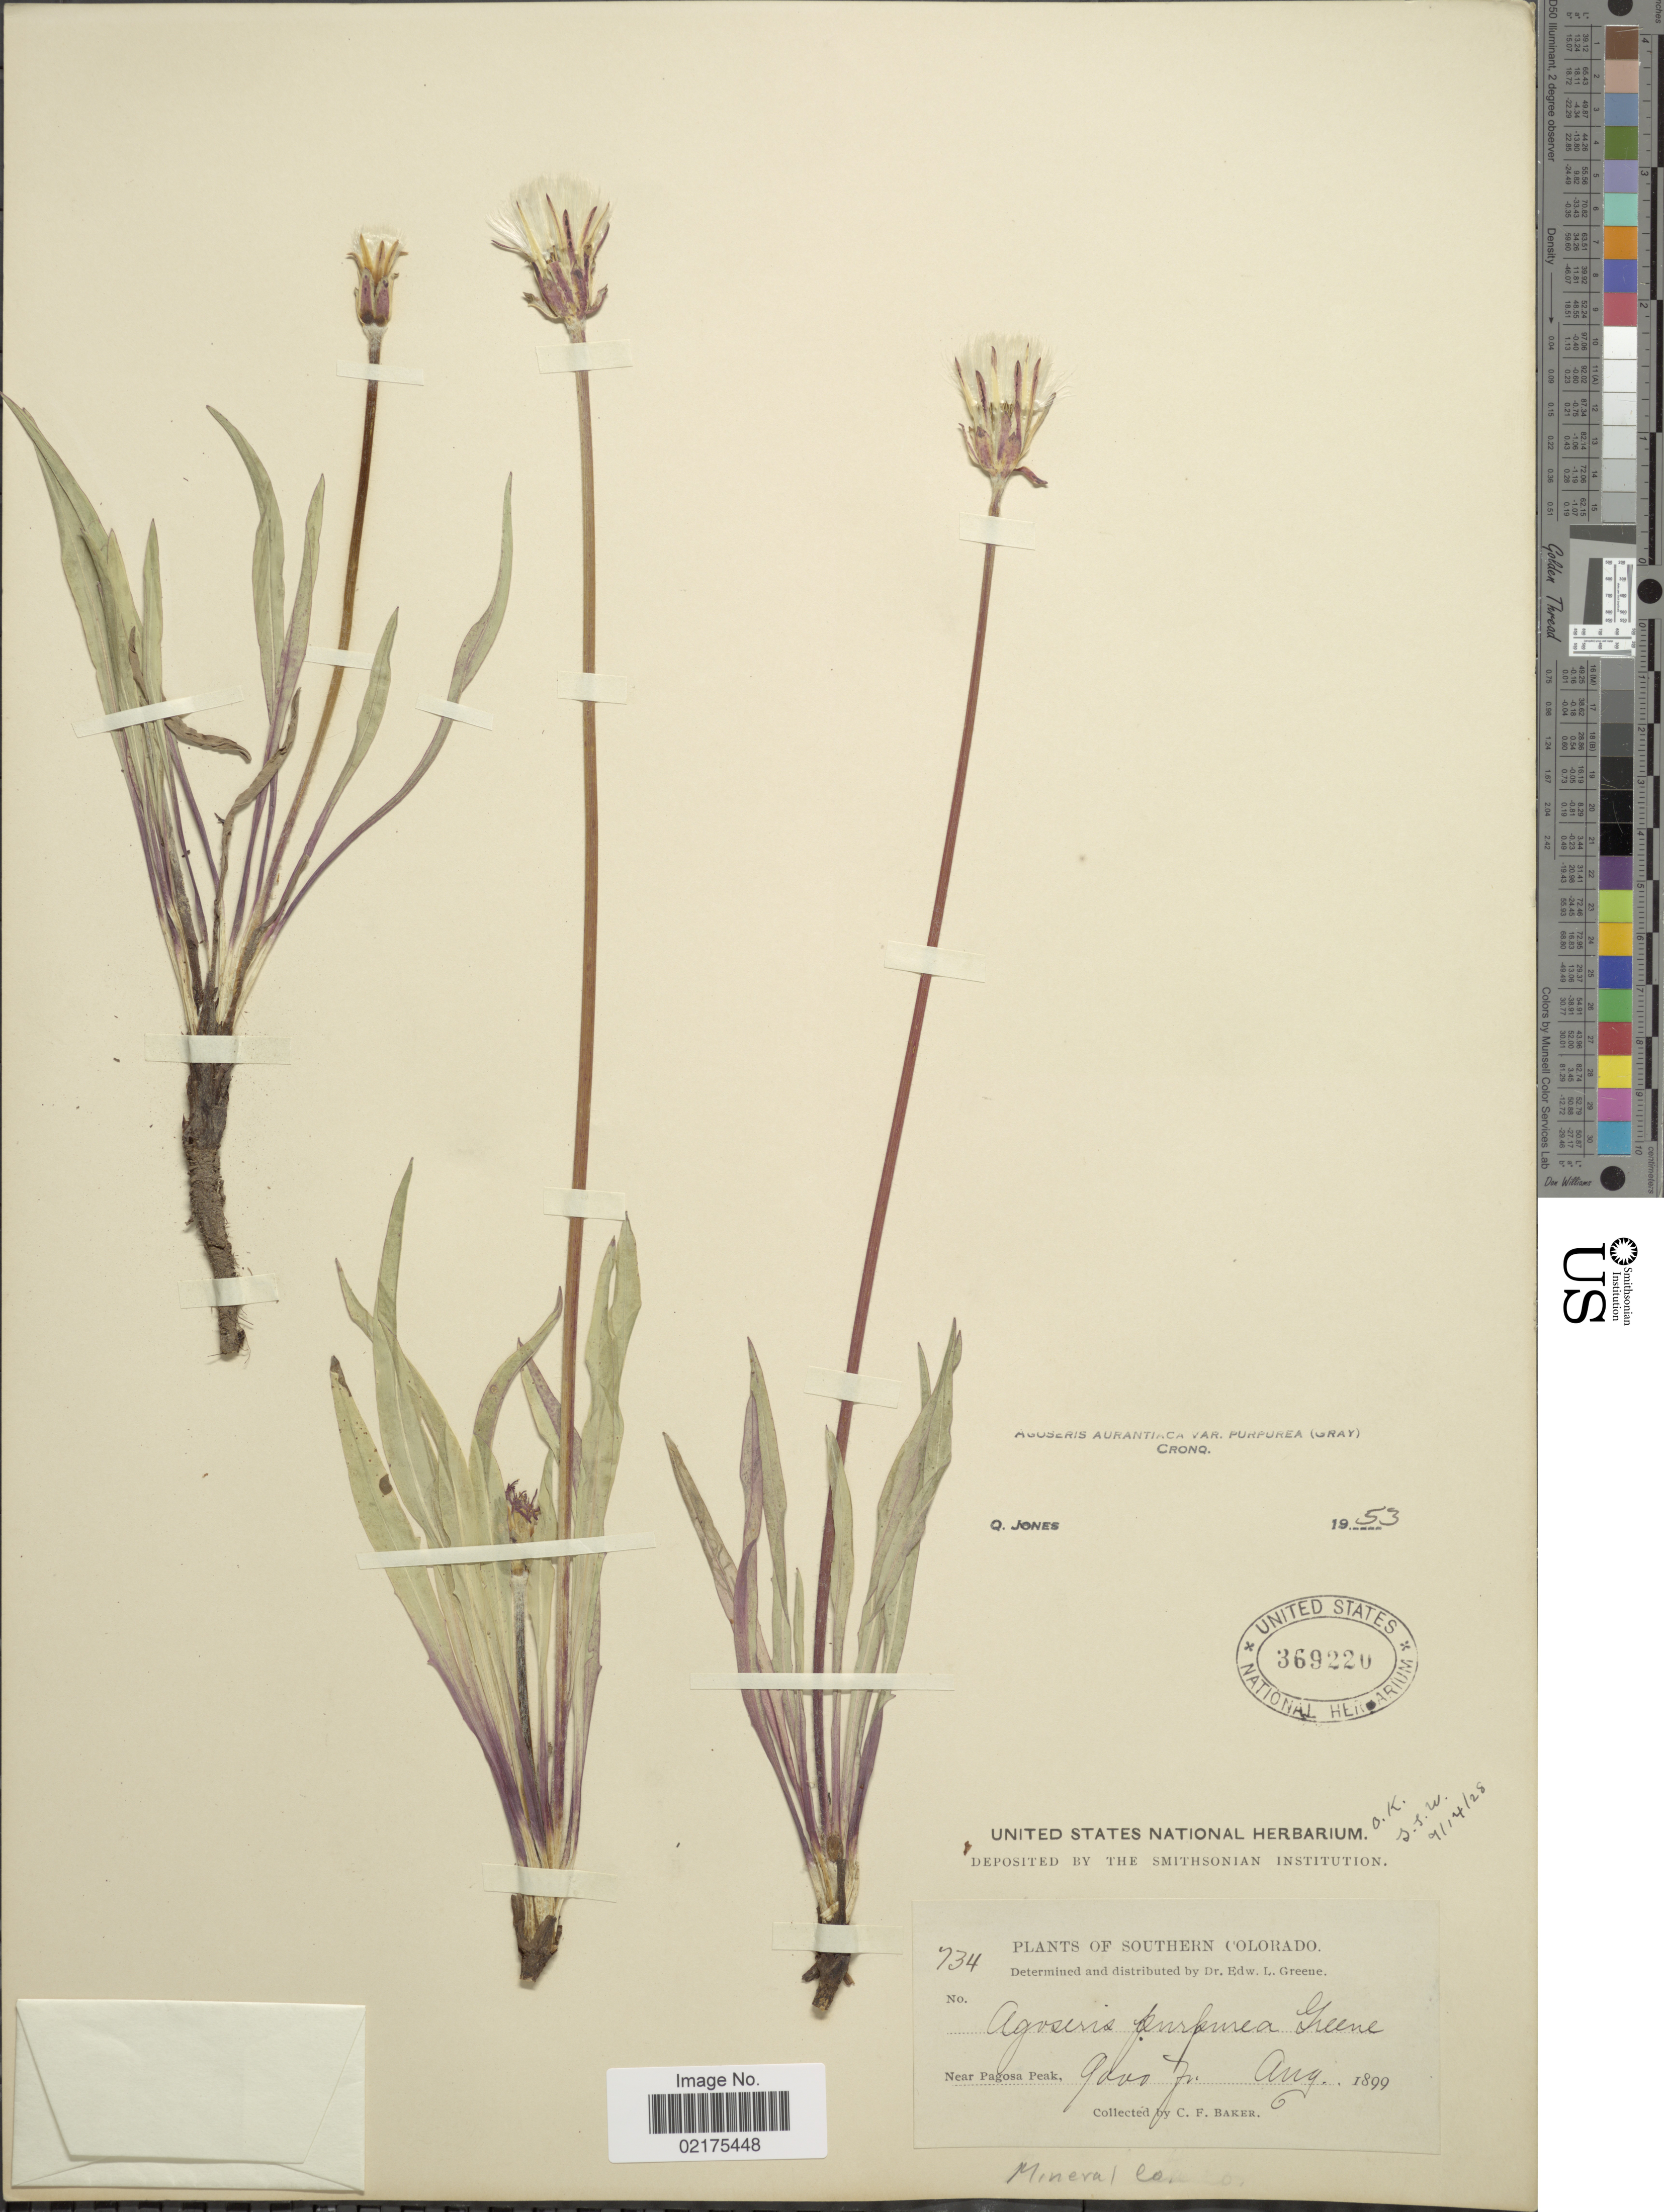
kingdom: Plantae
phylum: Tracheophyta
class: Magnoliopsida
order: Asterales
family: Asteraceae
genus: Agoseris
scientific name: Agoseris aurantiaca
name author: (Hook.) Greene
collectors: C. F. Baker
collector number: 734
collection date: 1899-08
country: United States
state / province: Colorado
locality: Southern Colorado, near Pagosa Peak, Mineral Co.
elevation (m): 2743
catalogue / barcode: US 369220